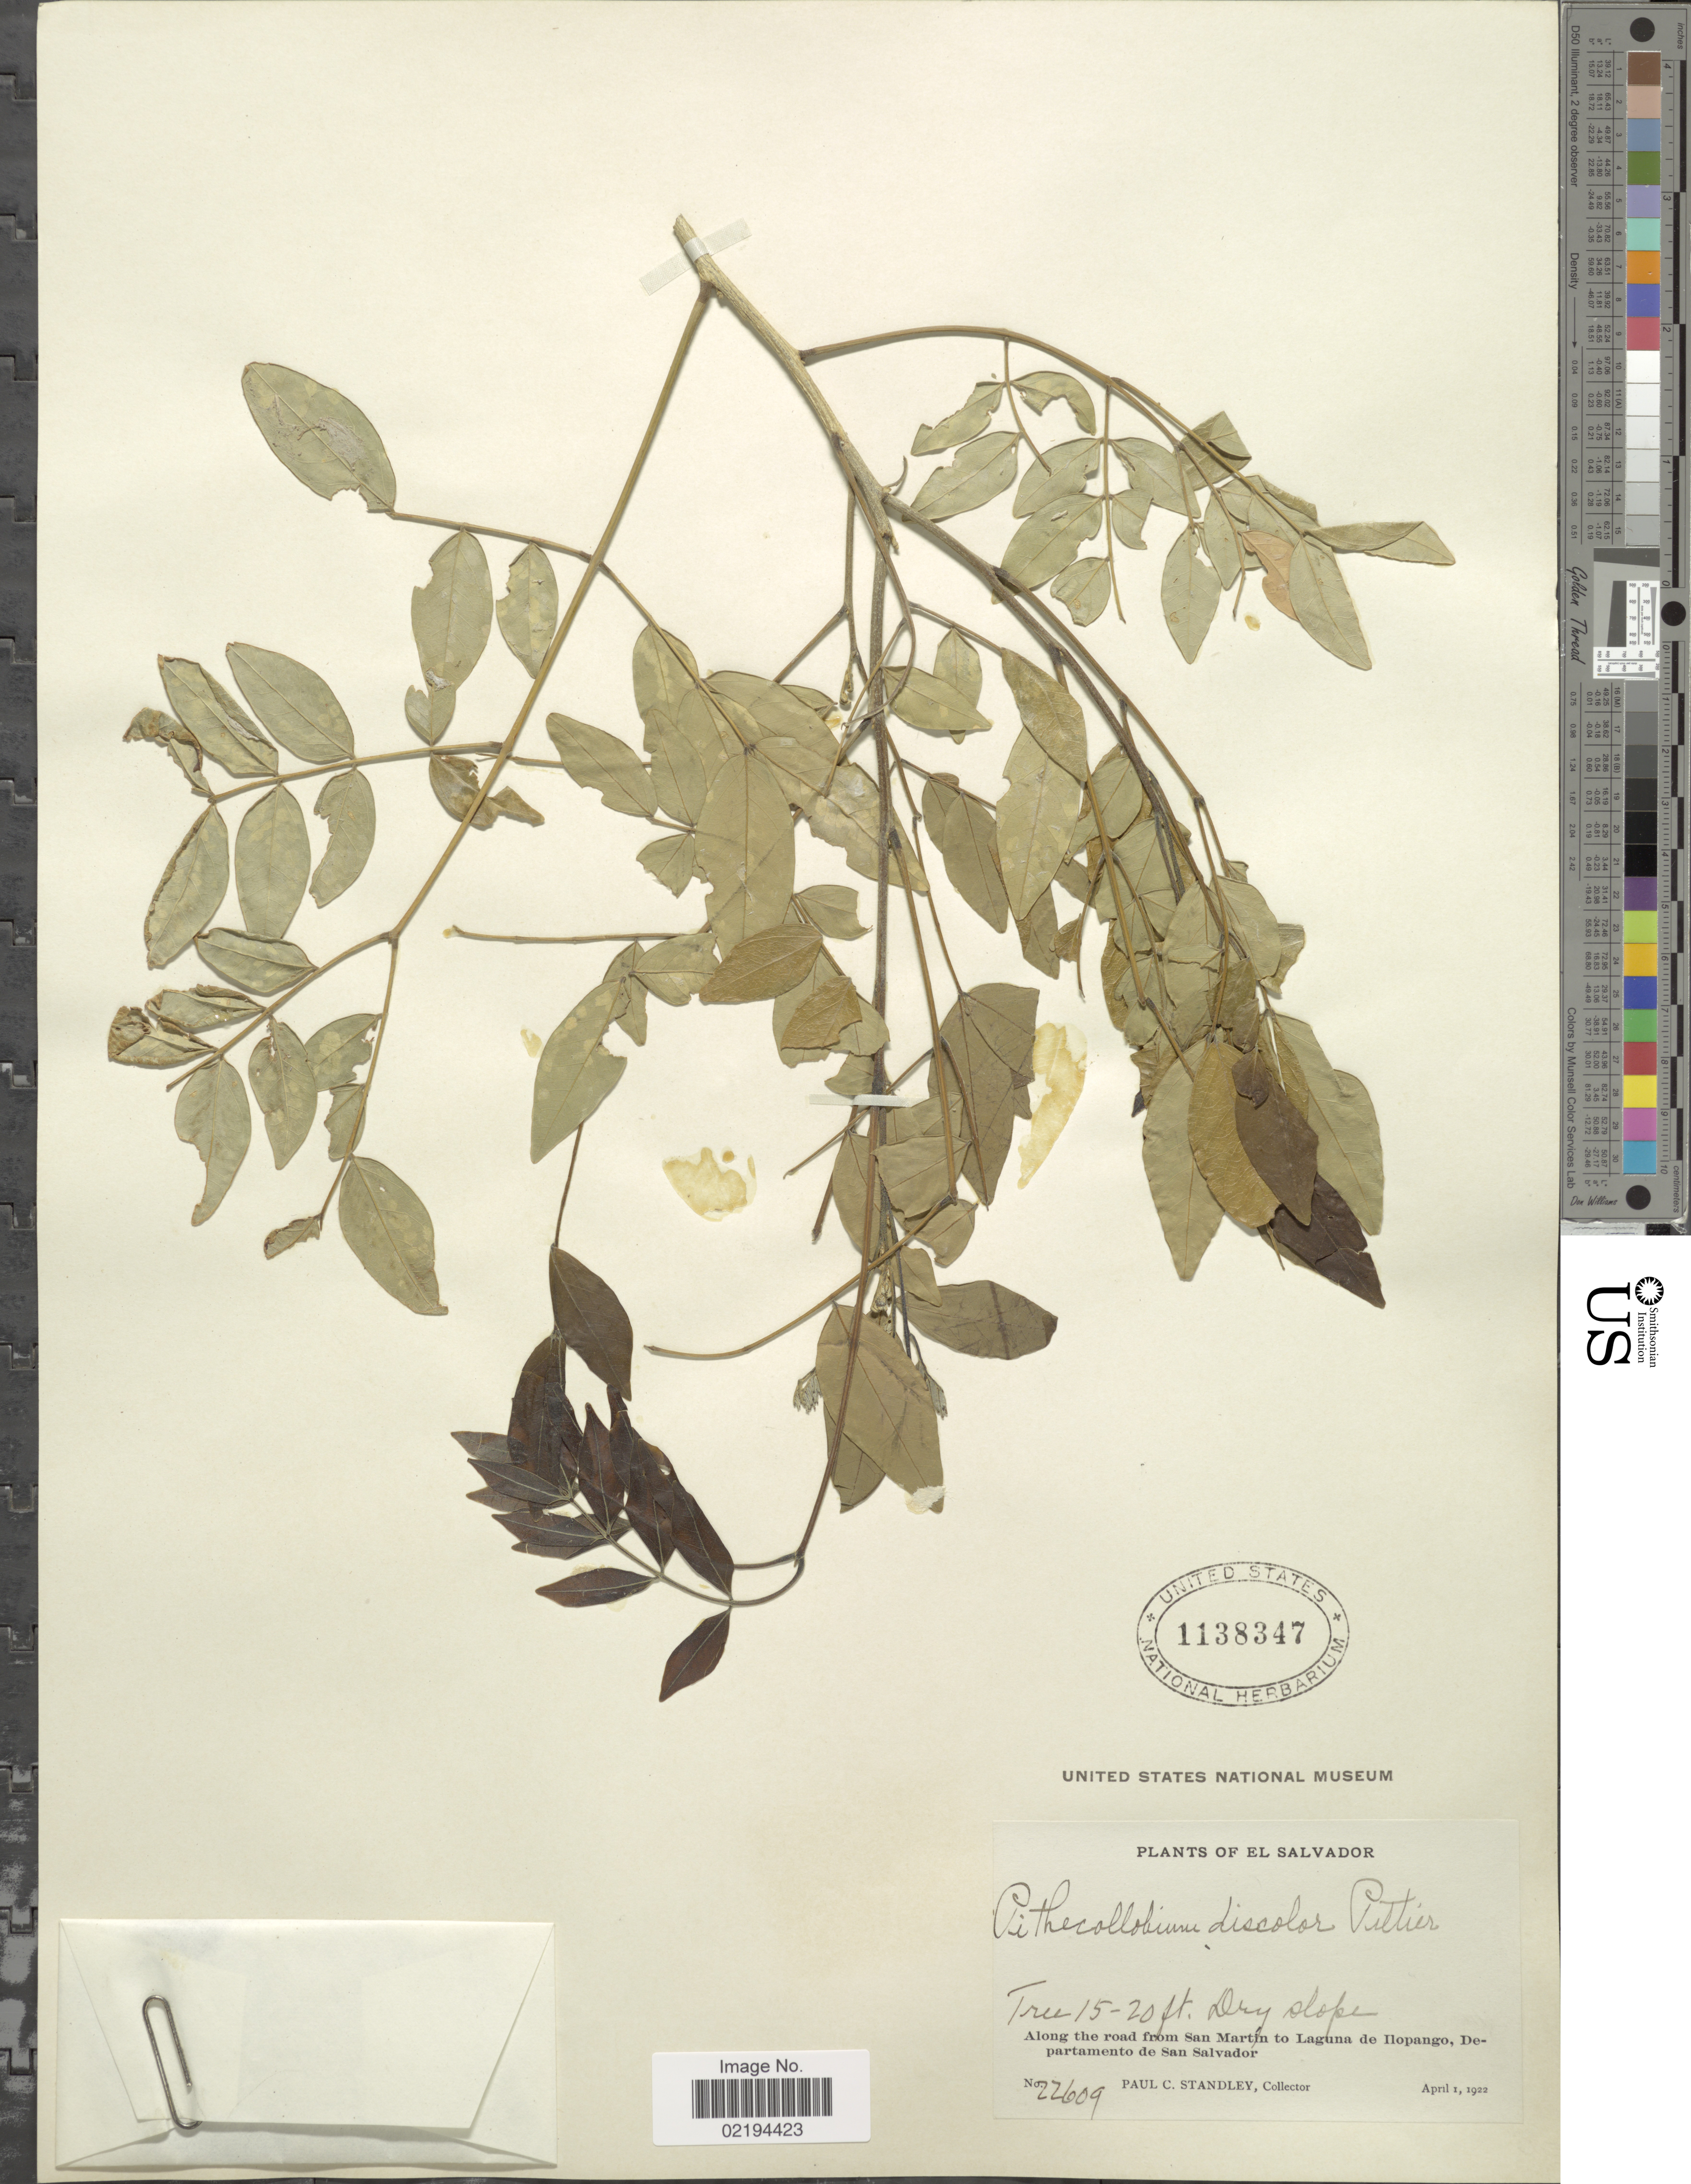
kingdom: Plantae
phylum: Tracheophyta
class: Magnoliopsida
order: Fabales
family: Fabaceae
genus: Pseudalbizzia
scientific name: Pseudalbizzia adinocephala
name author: (Donn. Sm.) Koenen & Duno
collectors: P. C. Standley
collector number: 22609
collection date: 1922-04-01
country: El Salvador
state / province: San Salvador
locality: Along the road from San Martin to Laguna de Ilopango.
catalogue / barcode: US 1138347